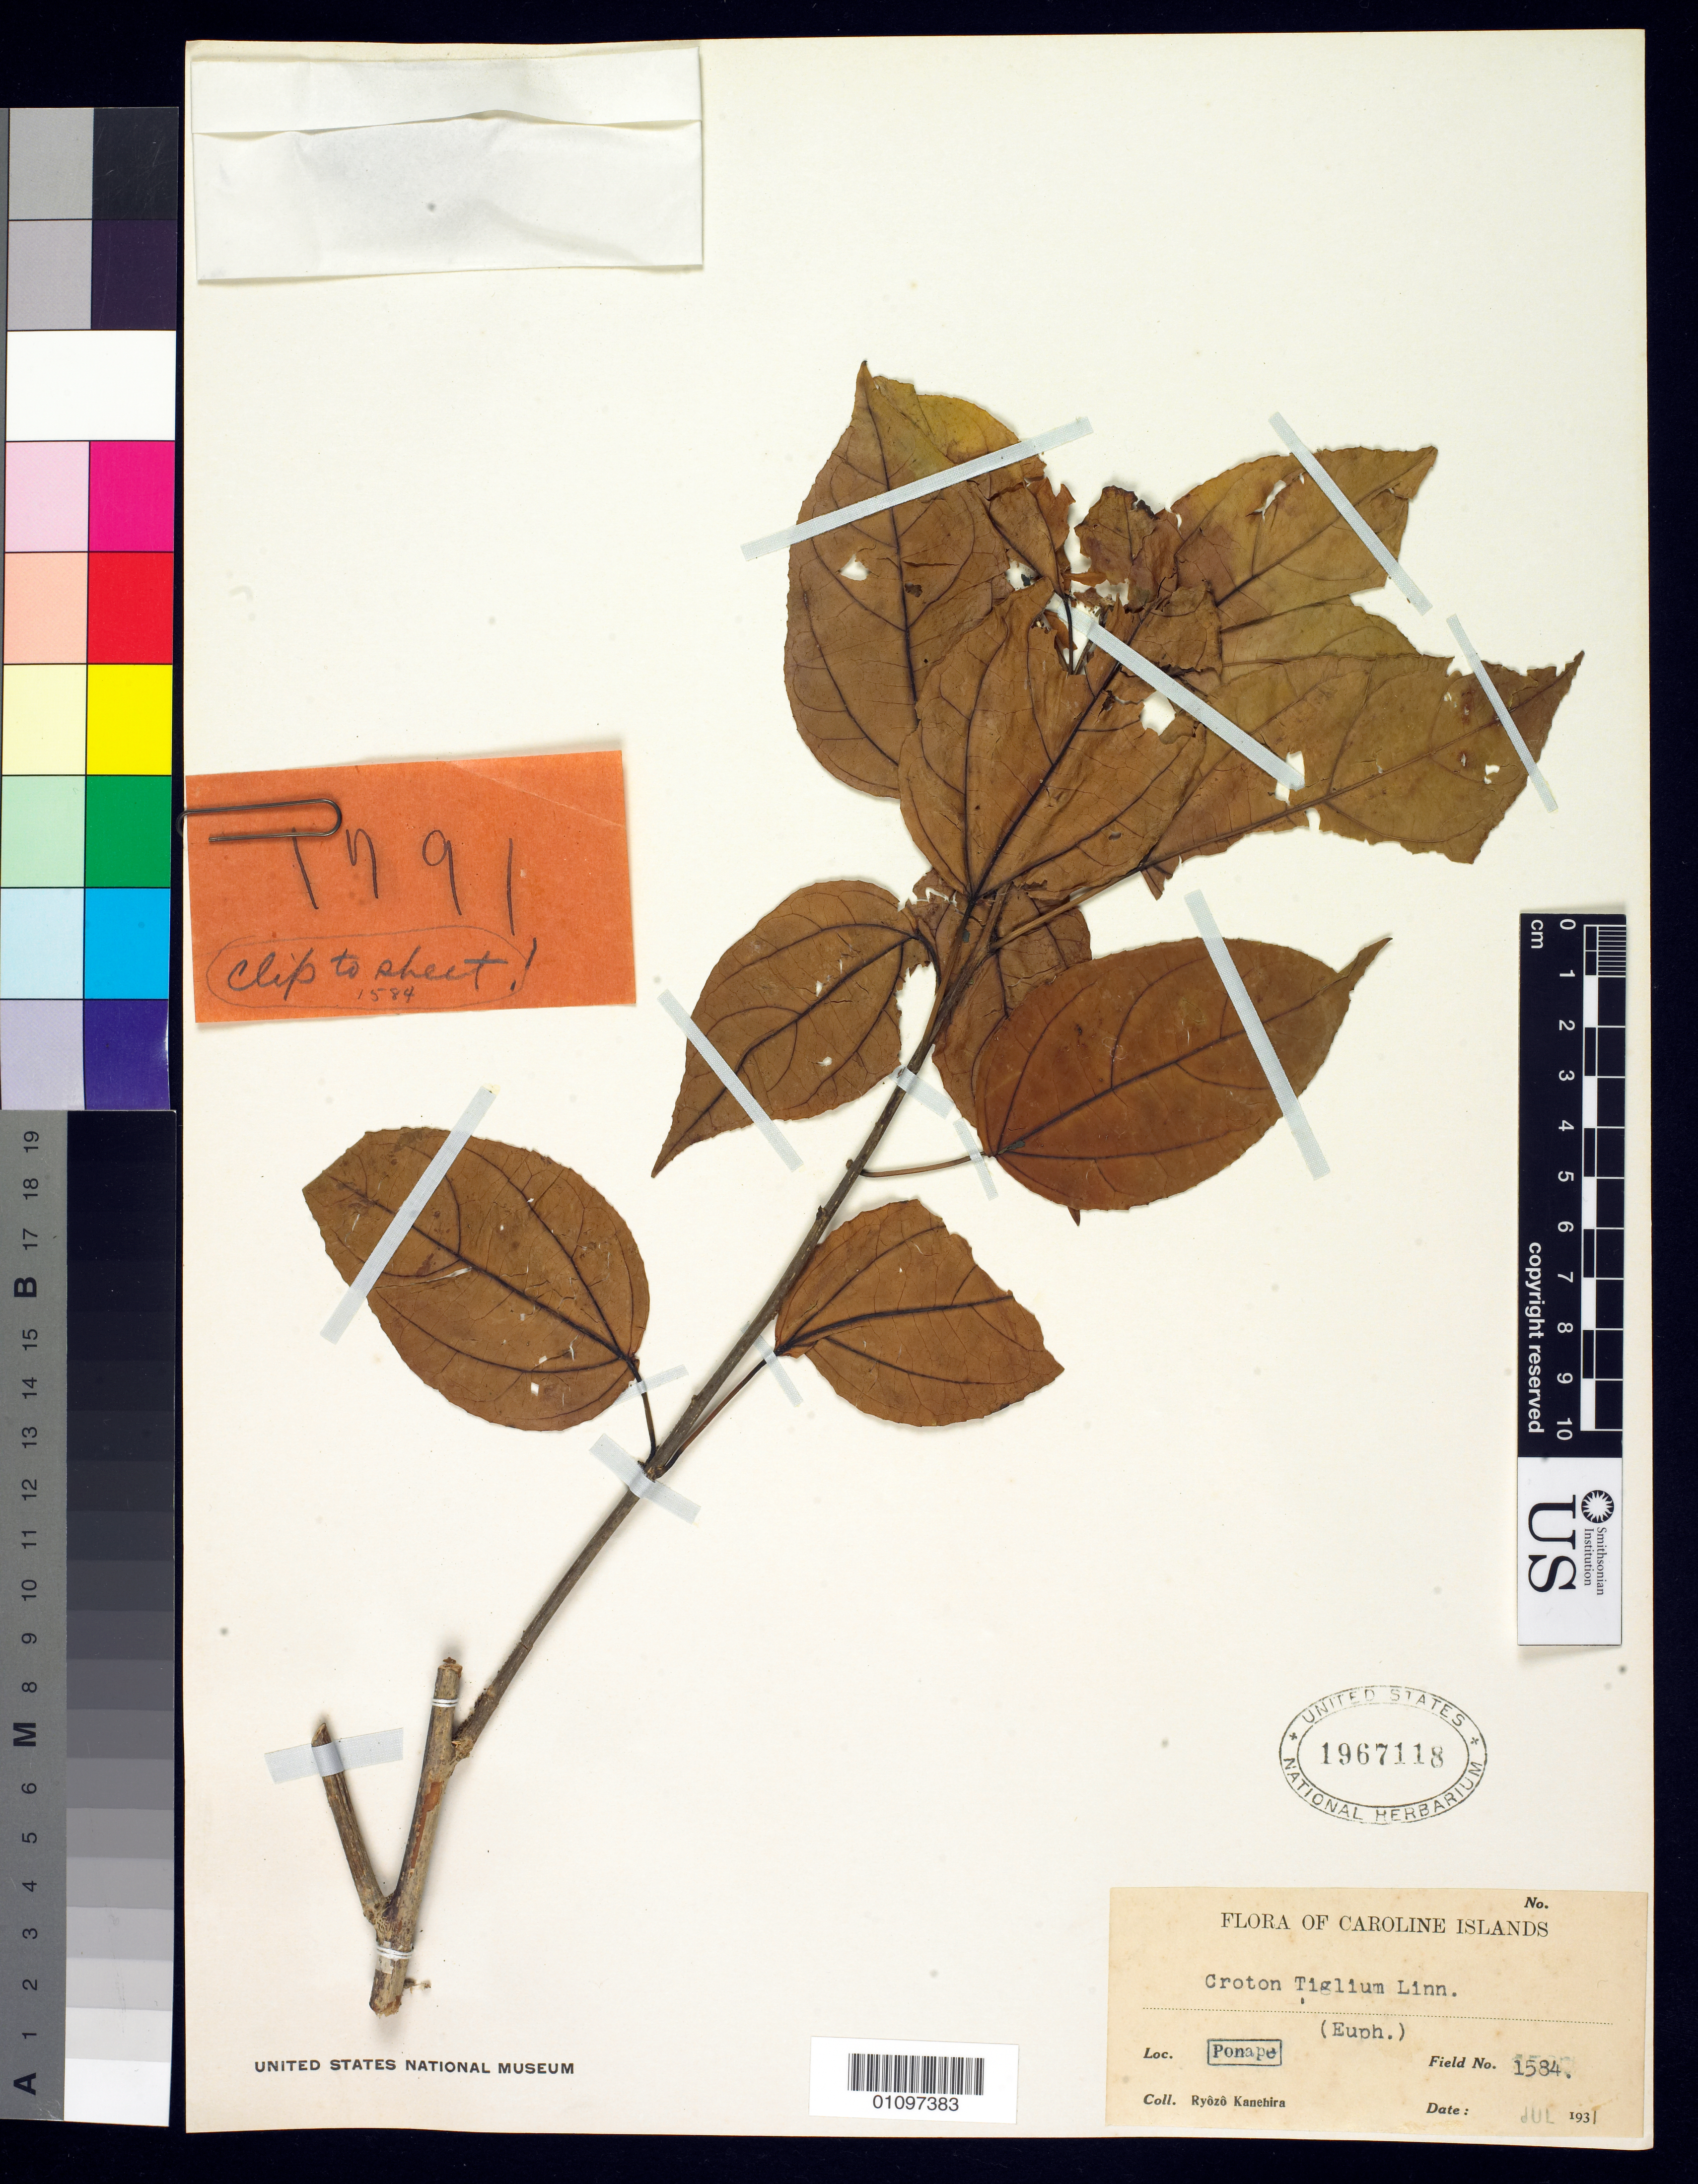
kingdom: Plantae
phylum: Tracheophyta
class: Magnoliopsida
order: Malpighiales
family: Euphorbiaceae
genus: Croton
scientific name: Croton tiglium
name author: L.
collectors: R. Kanehira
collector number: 1584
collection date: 1931-07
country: Micronesia, Federated States of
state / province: Pohnpei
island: Pohnpei [Ponape]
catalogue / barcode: US 1967118